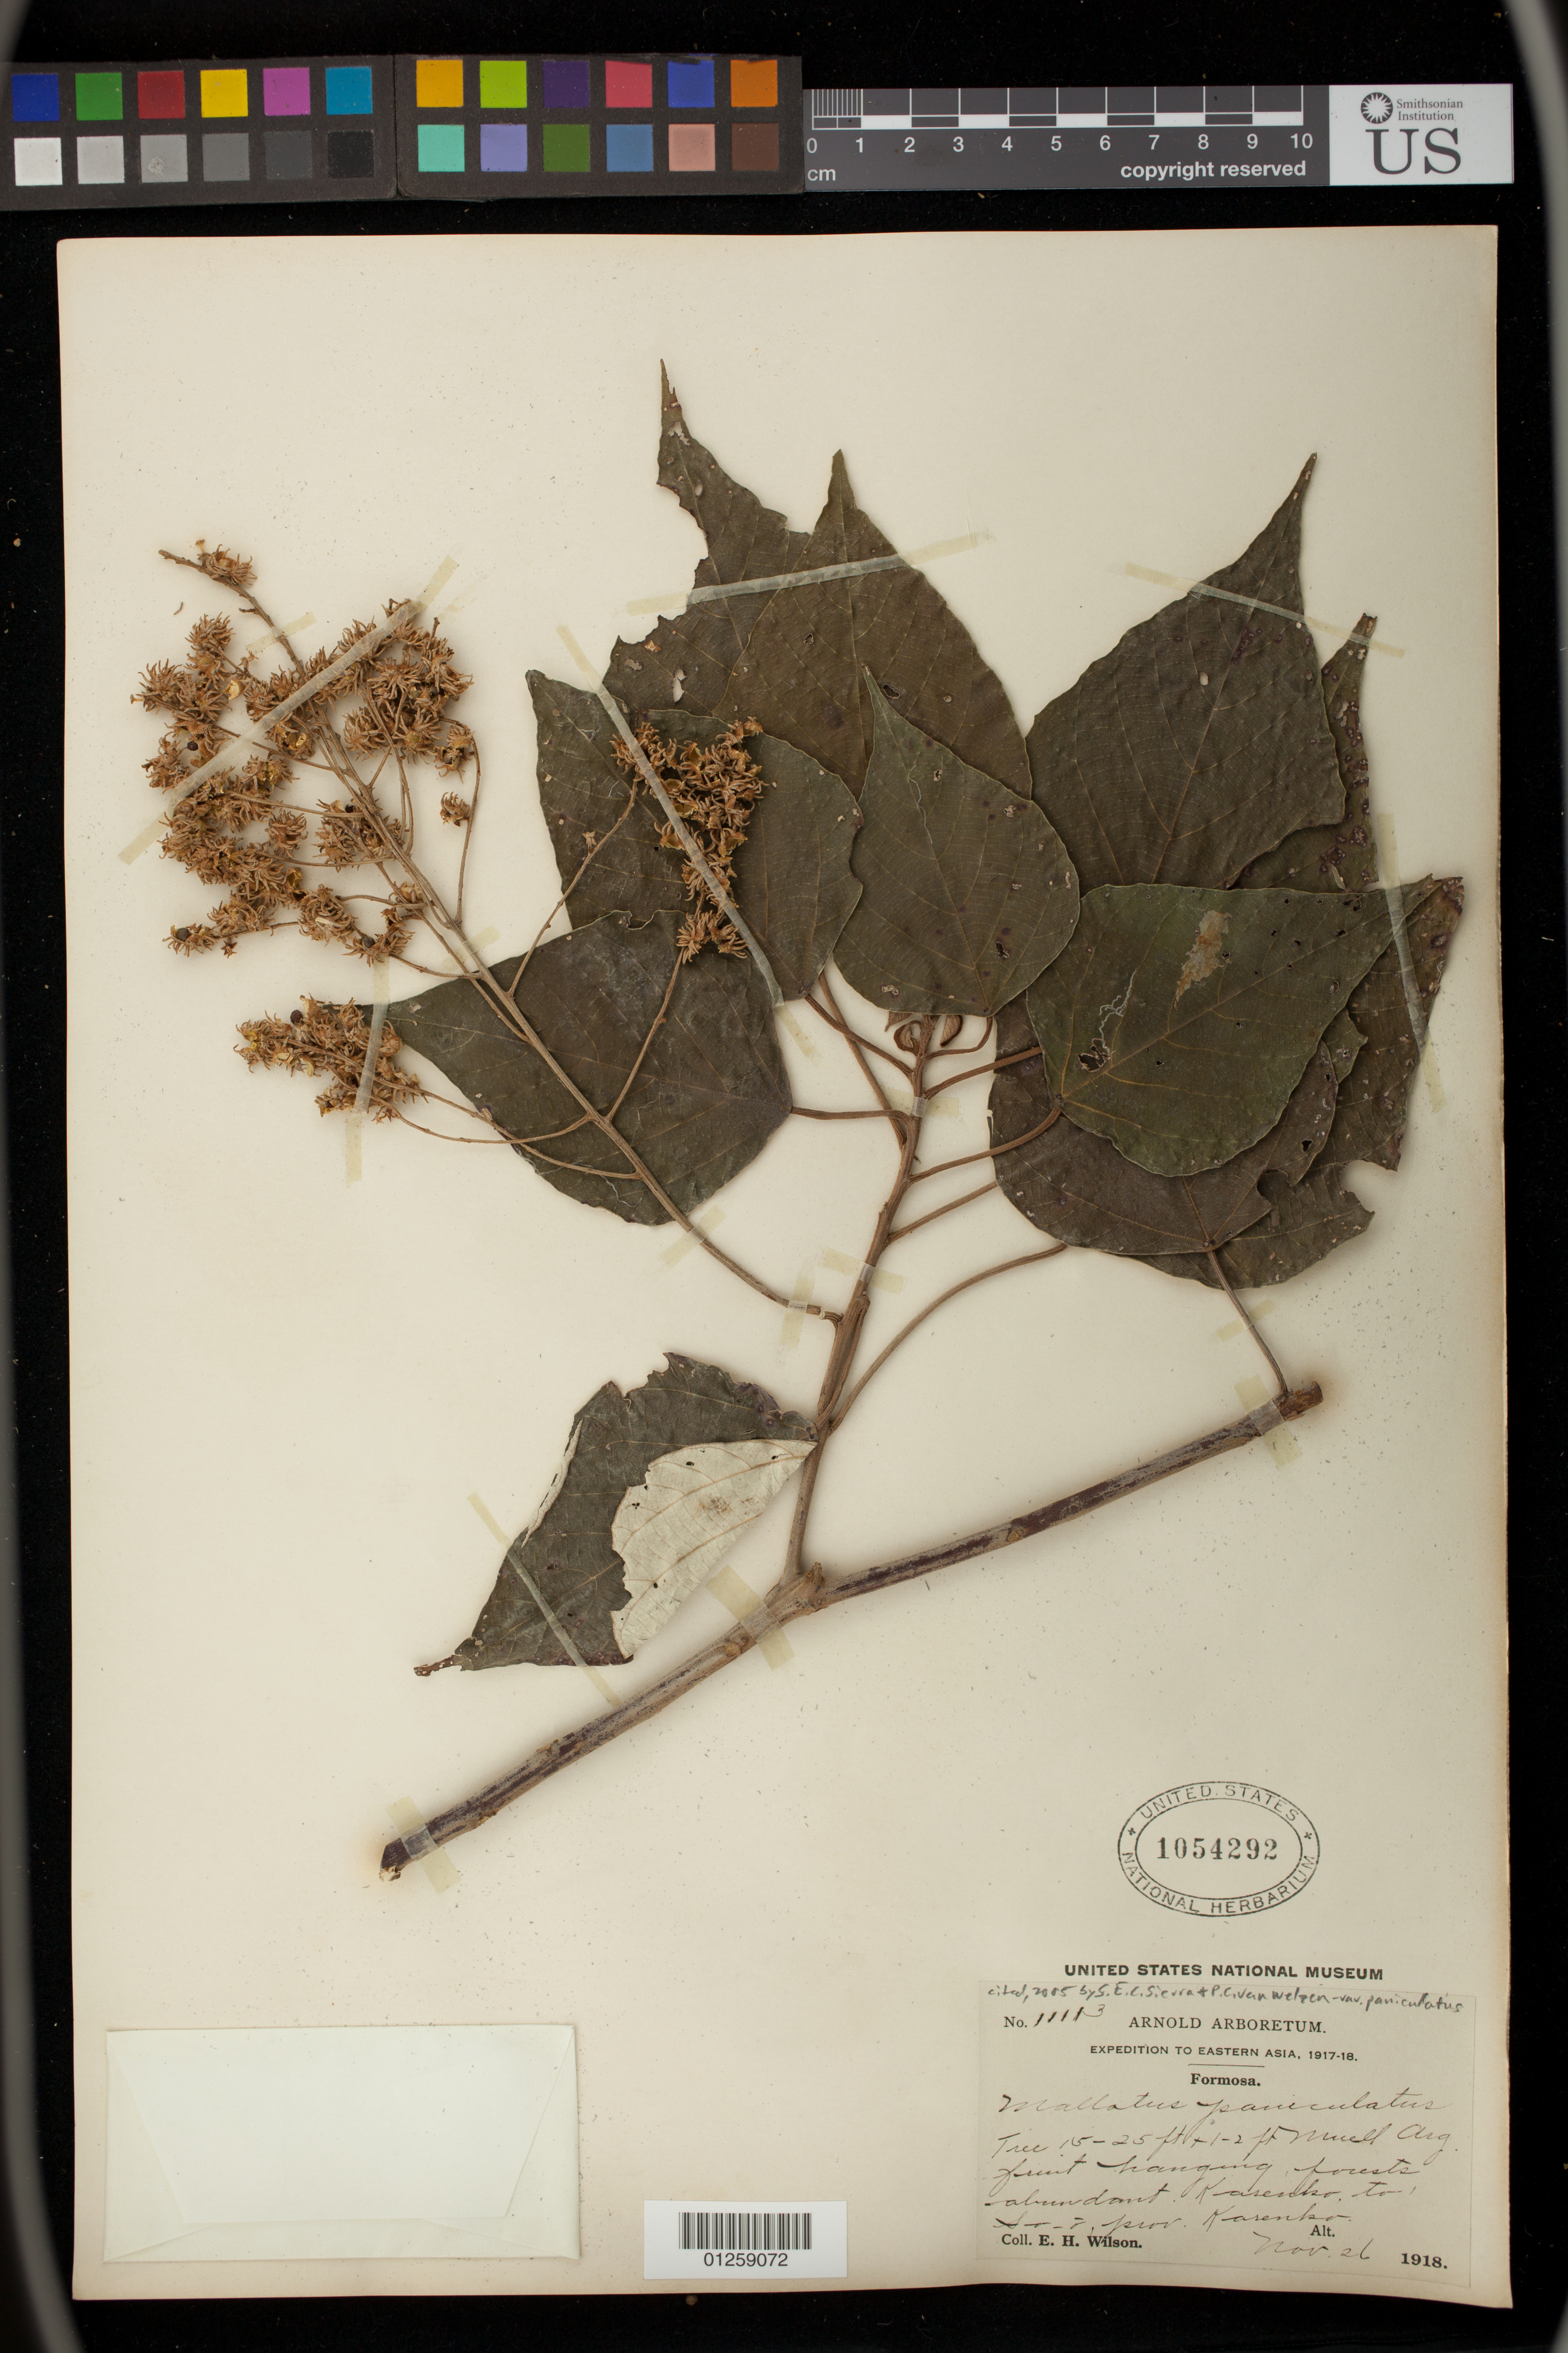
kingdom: Plantae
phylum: Tracheophyta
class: Magnoliopsida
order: Malpighiales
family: Euphorbiaceae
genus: Mallotus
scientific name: Mallotus paniculatus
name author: (Lam.) Müll. Arg.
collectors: E. H. Wilson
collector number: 11113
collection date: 1918-11-26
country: Taiwan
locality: Hanging forests.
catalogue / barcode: US 1054292